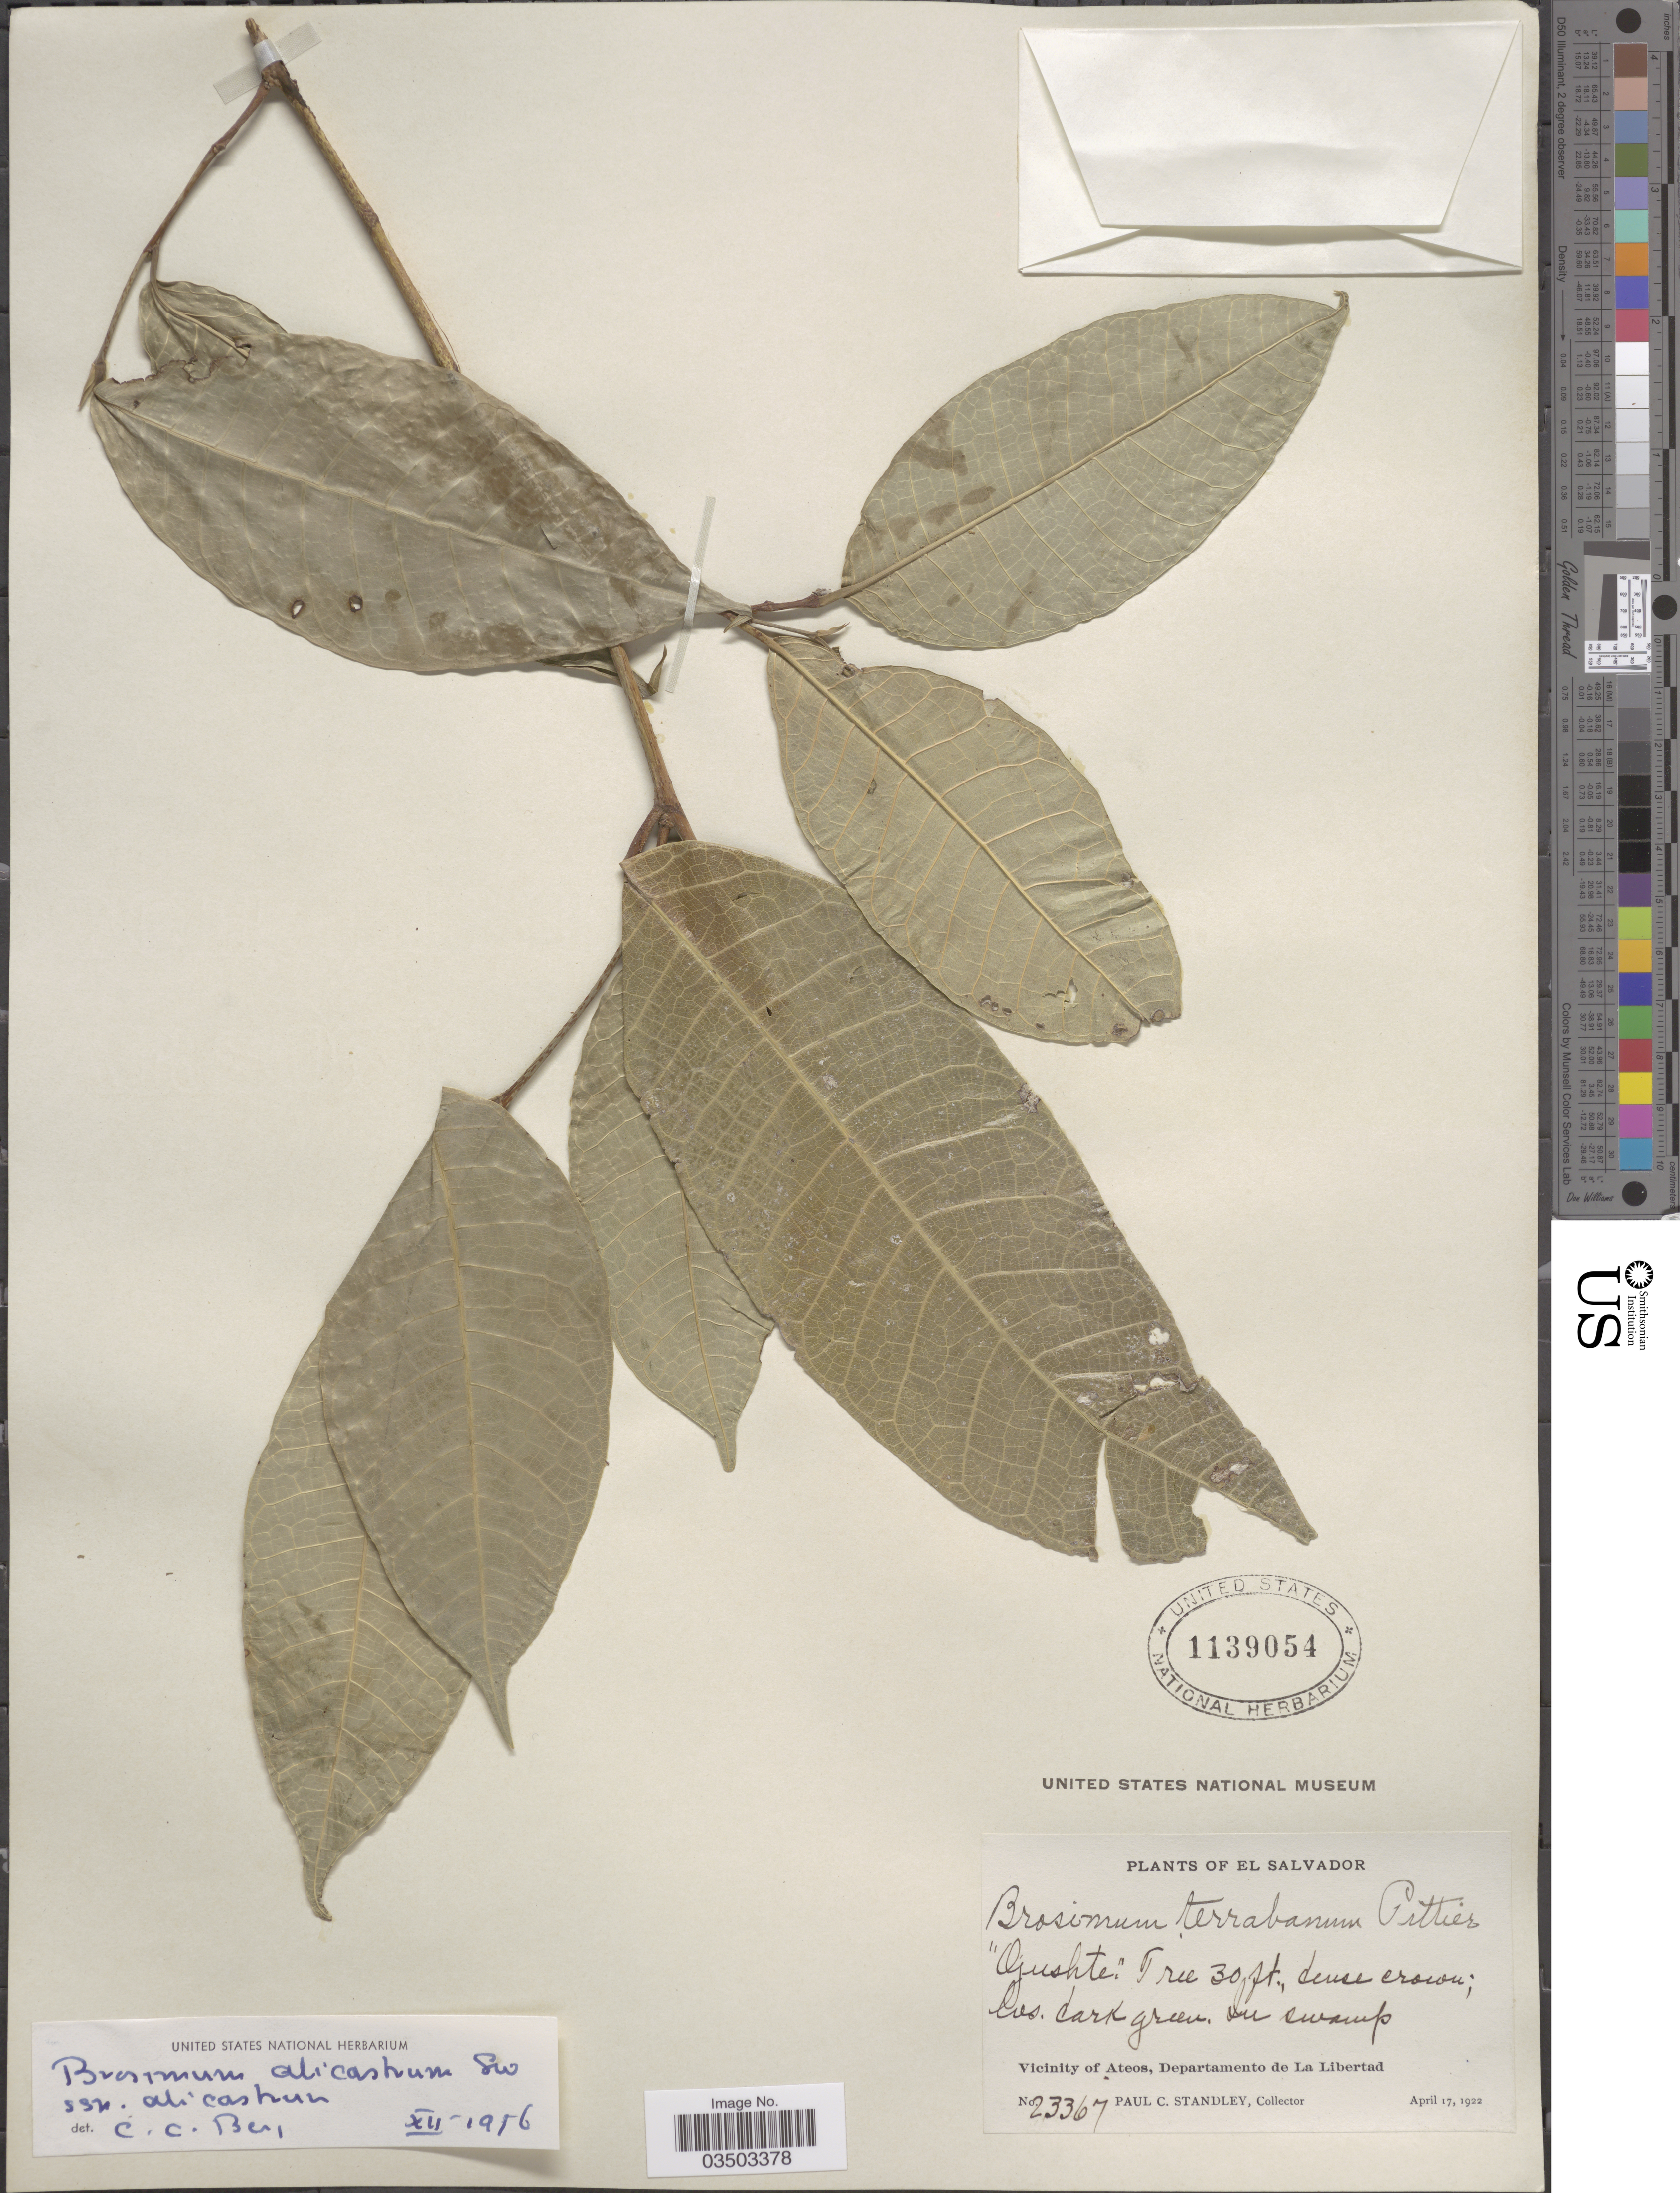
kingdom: Plantae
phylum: Tracheophyta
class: Magnoliopsida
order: Rosales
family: Moraceae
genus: Brosimum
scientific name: Brosimum alicastrum subsp. alicastrum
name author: Sw.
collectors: P. C. Standley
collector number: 23367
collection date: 1922-04-17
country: El Salvador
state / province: La Libertad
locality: Vicinity of Ateos, Departamento de La Libertad.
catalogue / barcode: US 1139054